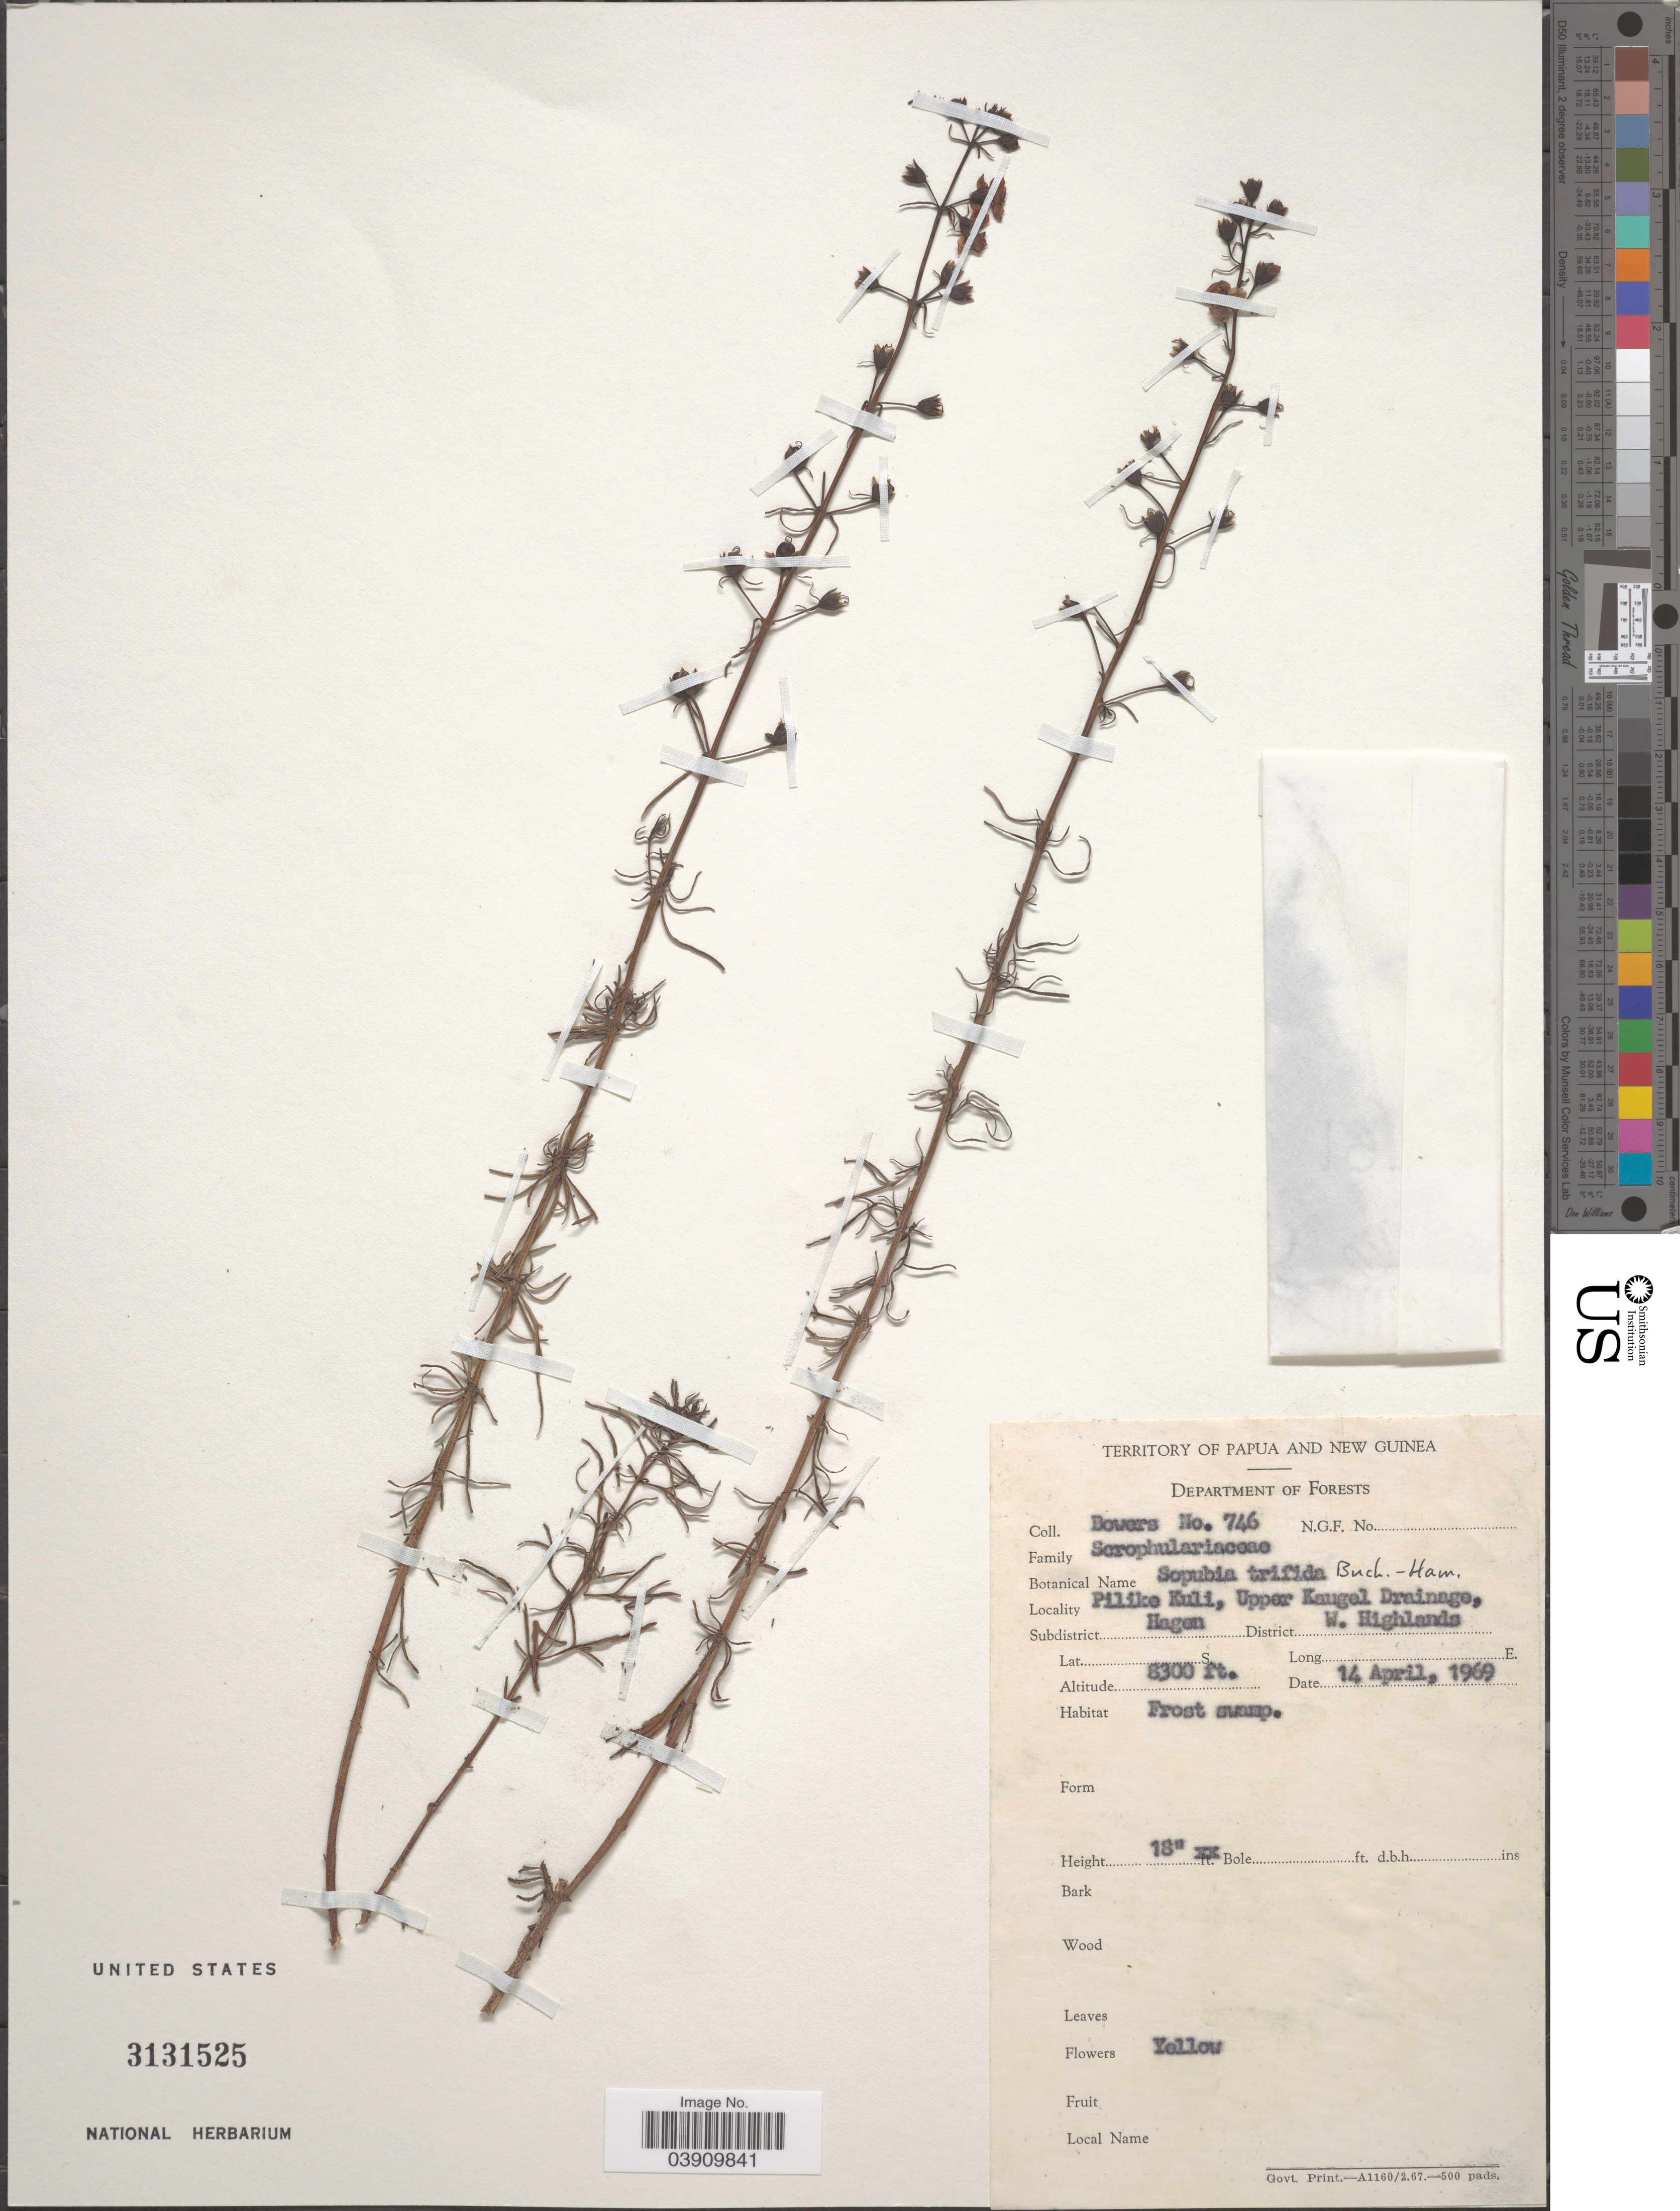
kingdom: Plantae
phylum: Tracheophyta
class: Magnoliopsida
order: Lamiales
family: Orobanchaceae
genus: Sopubia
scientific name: Sopubia trifida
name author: Buch.-Ham. ex D. Don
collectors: -. Bowers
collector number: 746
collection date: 1969-04-14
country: Papua New Guinea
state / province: Western Highlands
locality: Territory of Papua and New Guinea. Pilike Kuli, Upper Kaugel Drainage, Subdistrict Hagen. District W. Highlands.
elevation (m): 2530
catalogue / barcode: US 3131525